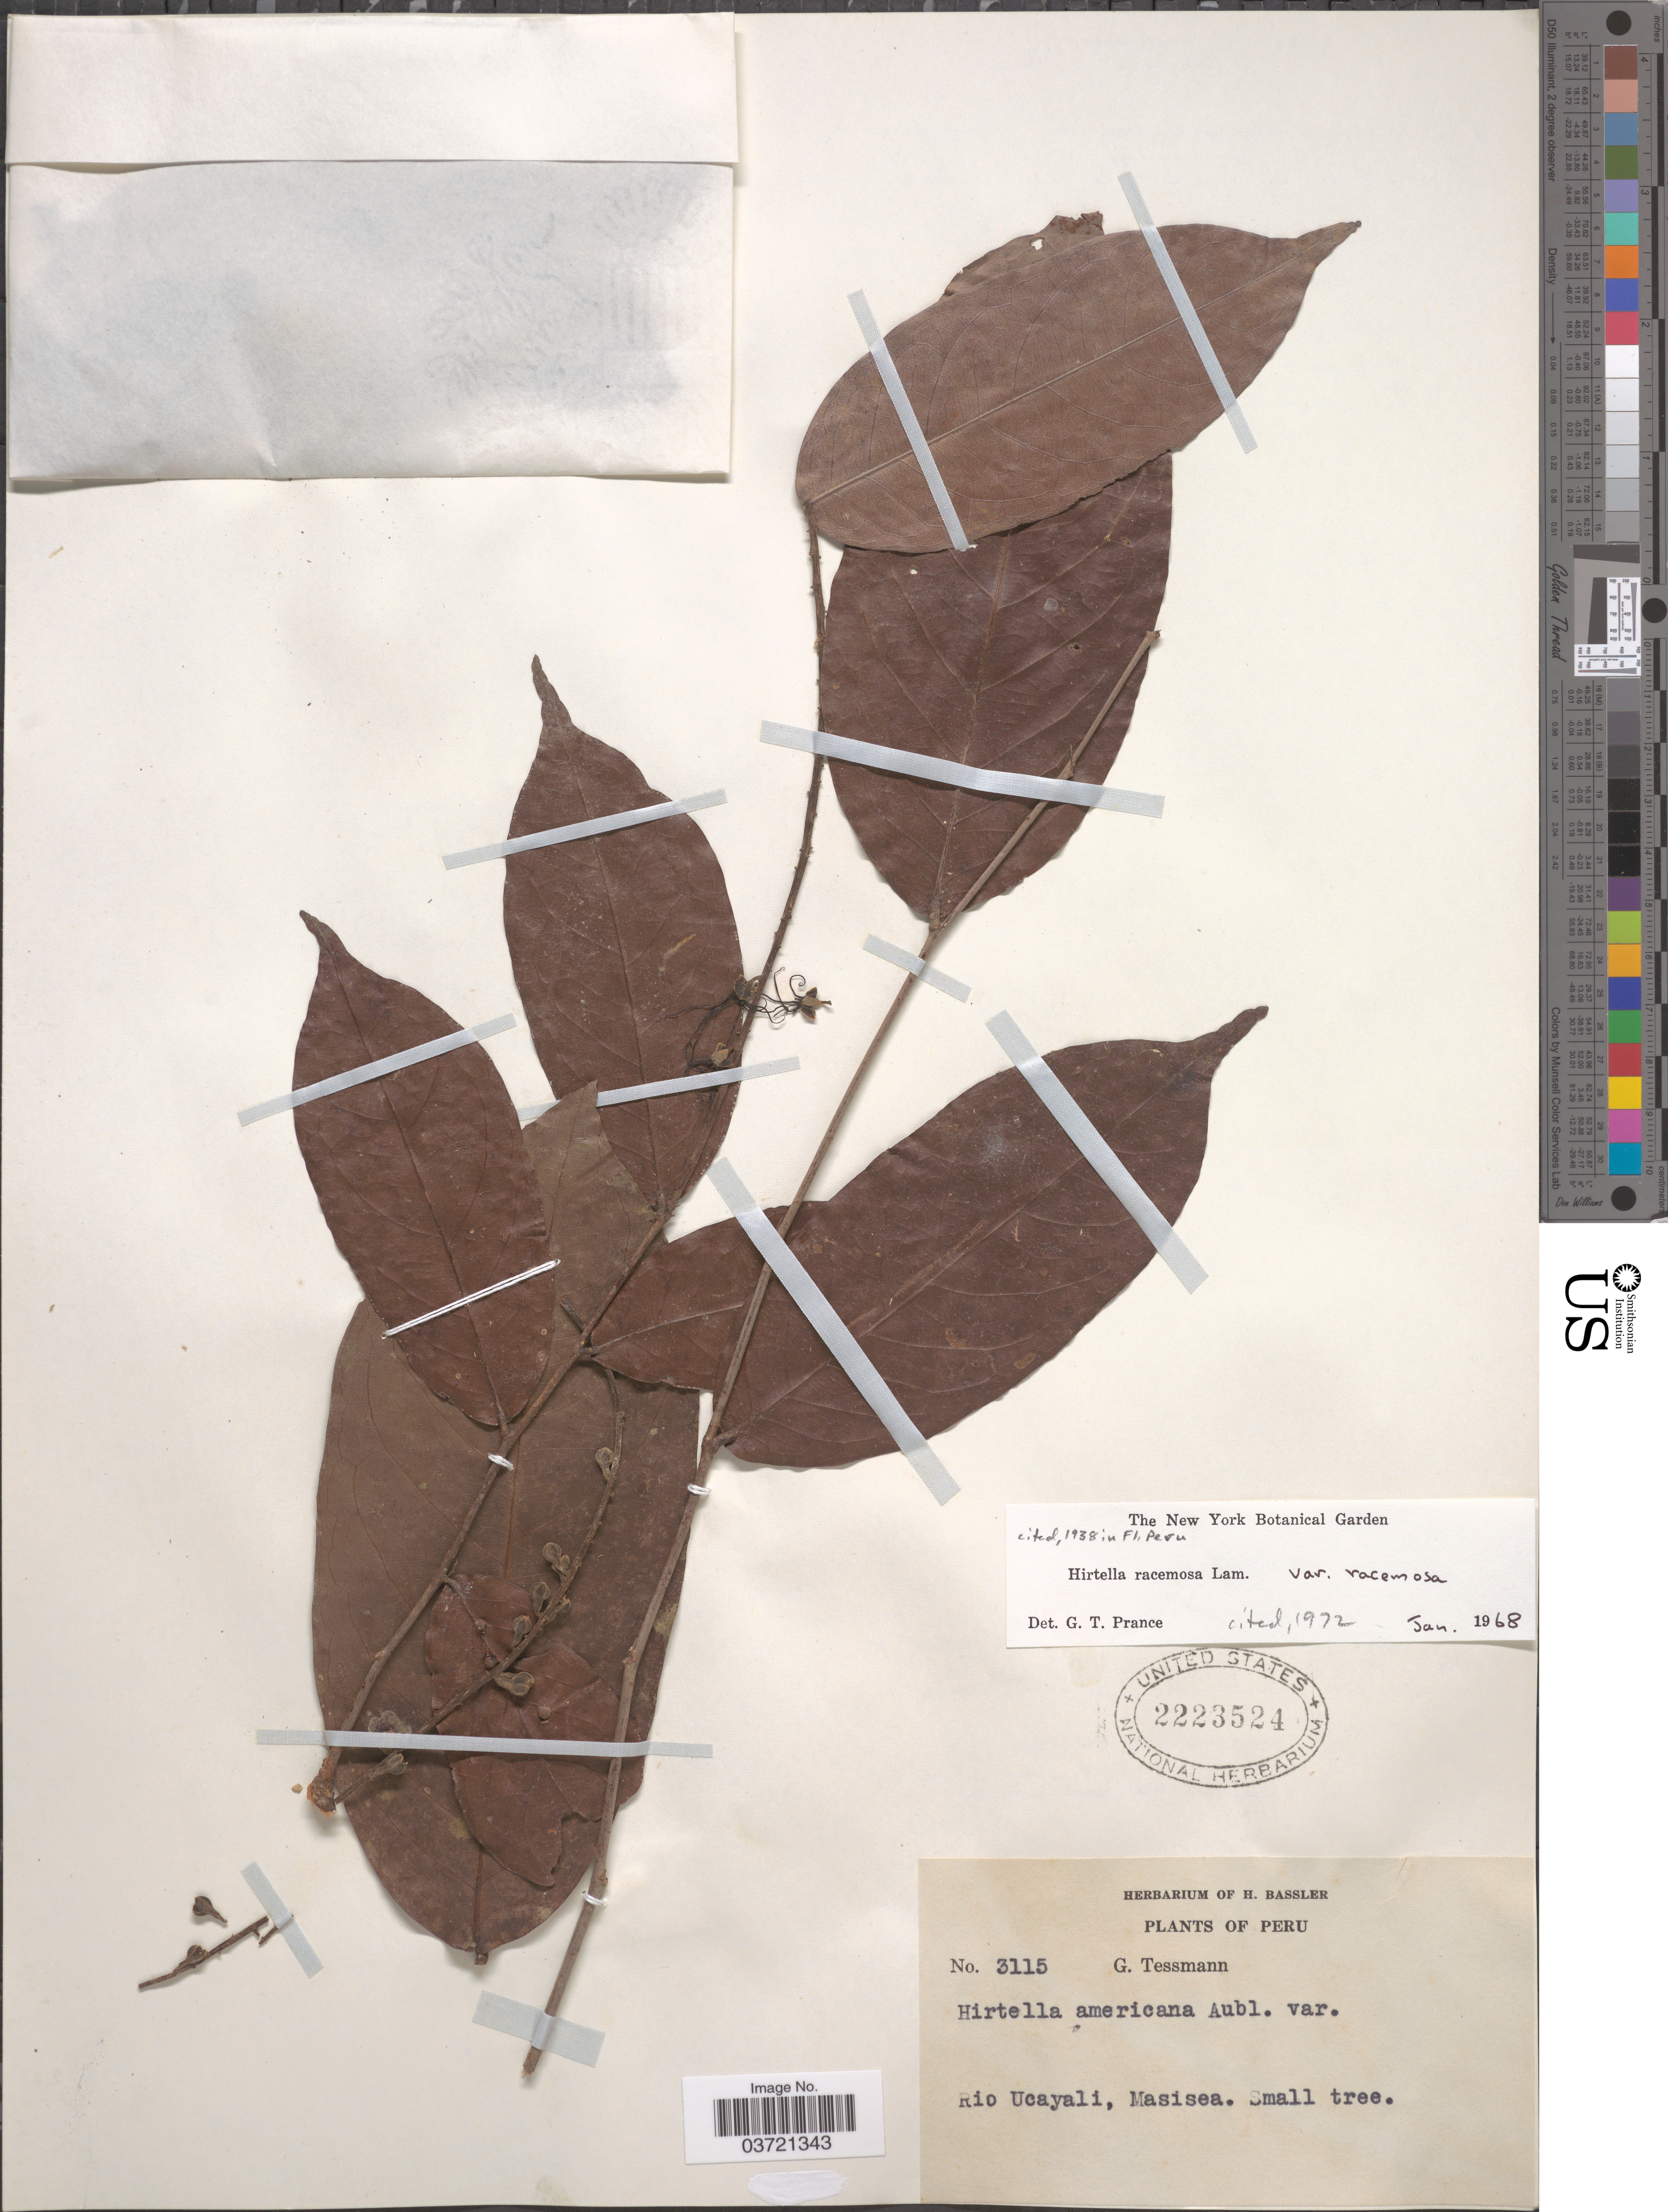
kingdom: Plantae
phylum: Tracheophyta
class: Magnoliopsida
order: Malpighiales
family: Chrysobalanaceae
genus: Hirtella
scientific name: Hirtella racemosa var. racemosa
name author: Lam.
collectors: G. Tessmann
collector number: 3115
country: Peru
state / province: Ucayali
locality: Rio Ucayali, Masisea.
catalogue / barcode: US 2223524